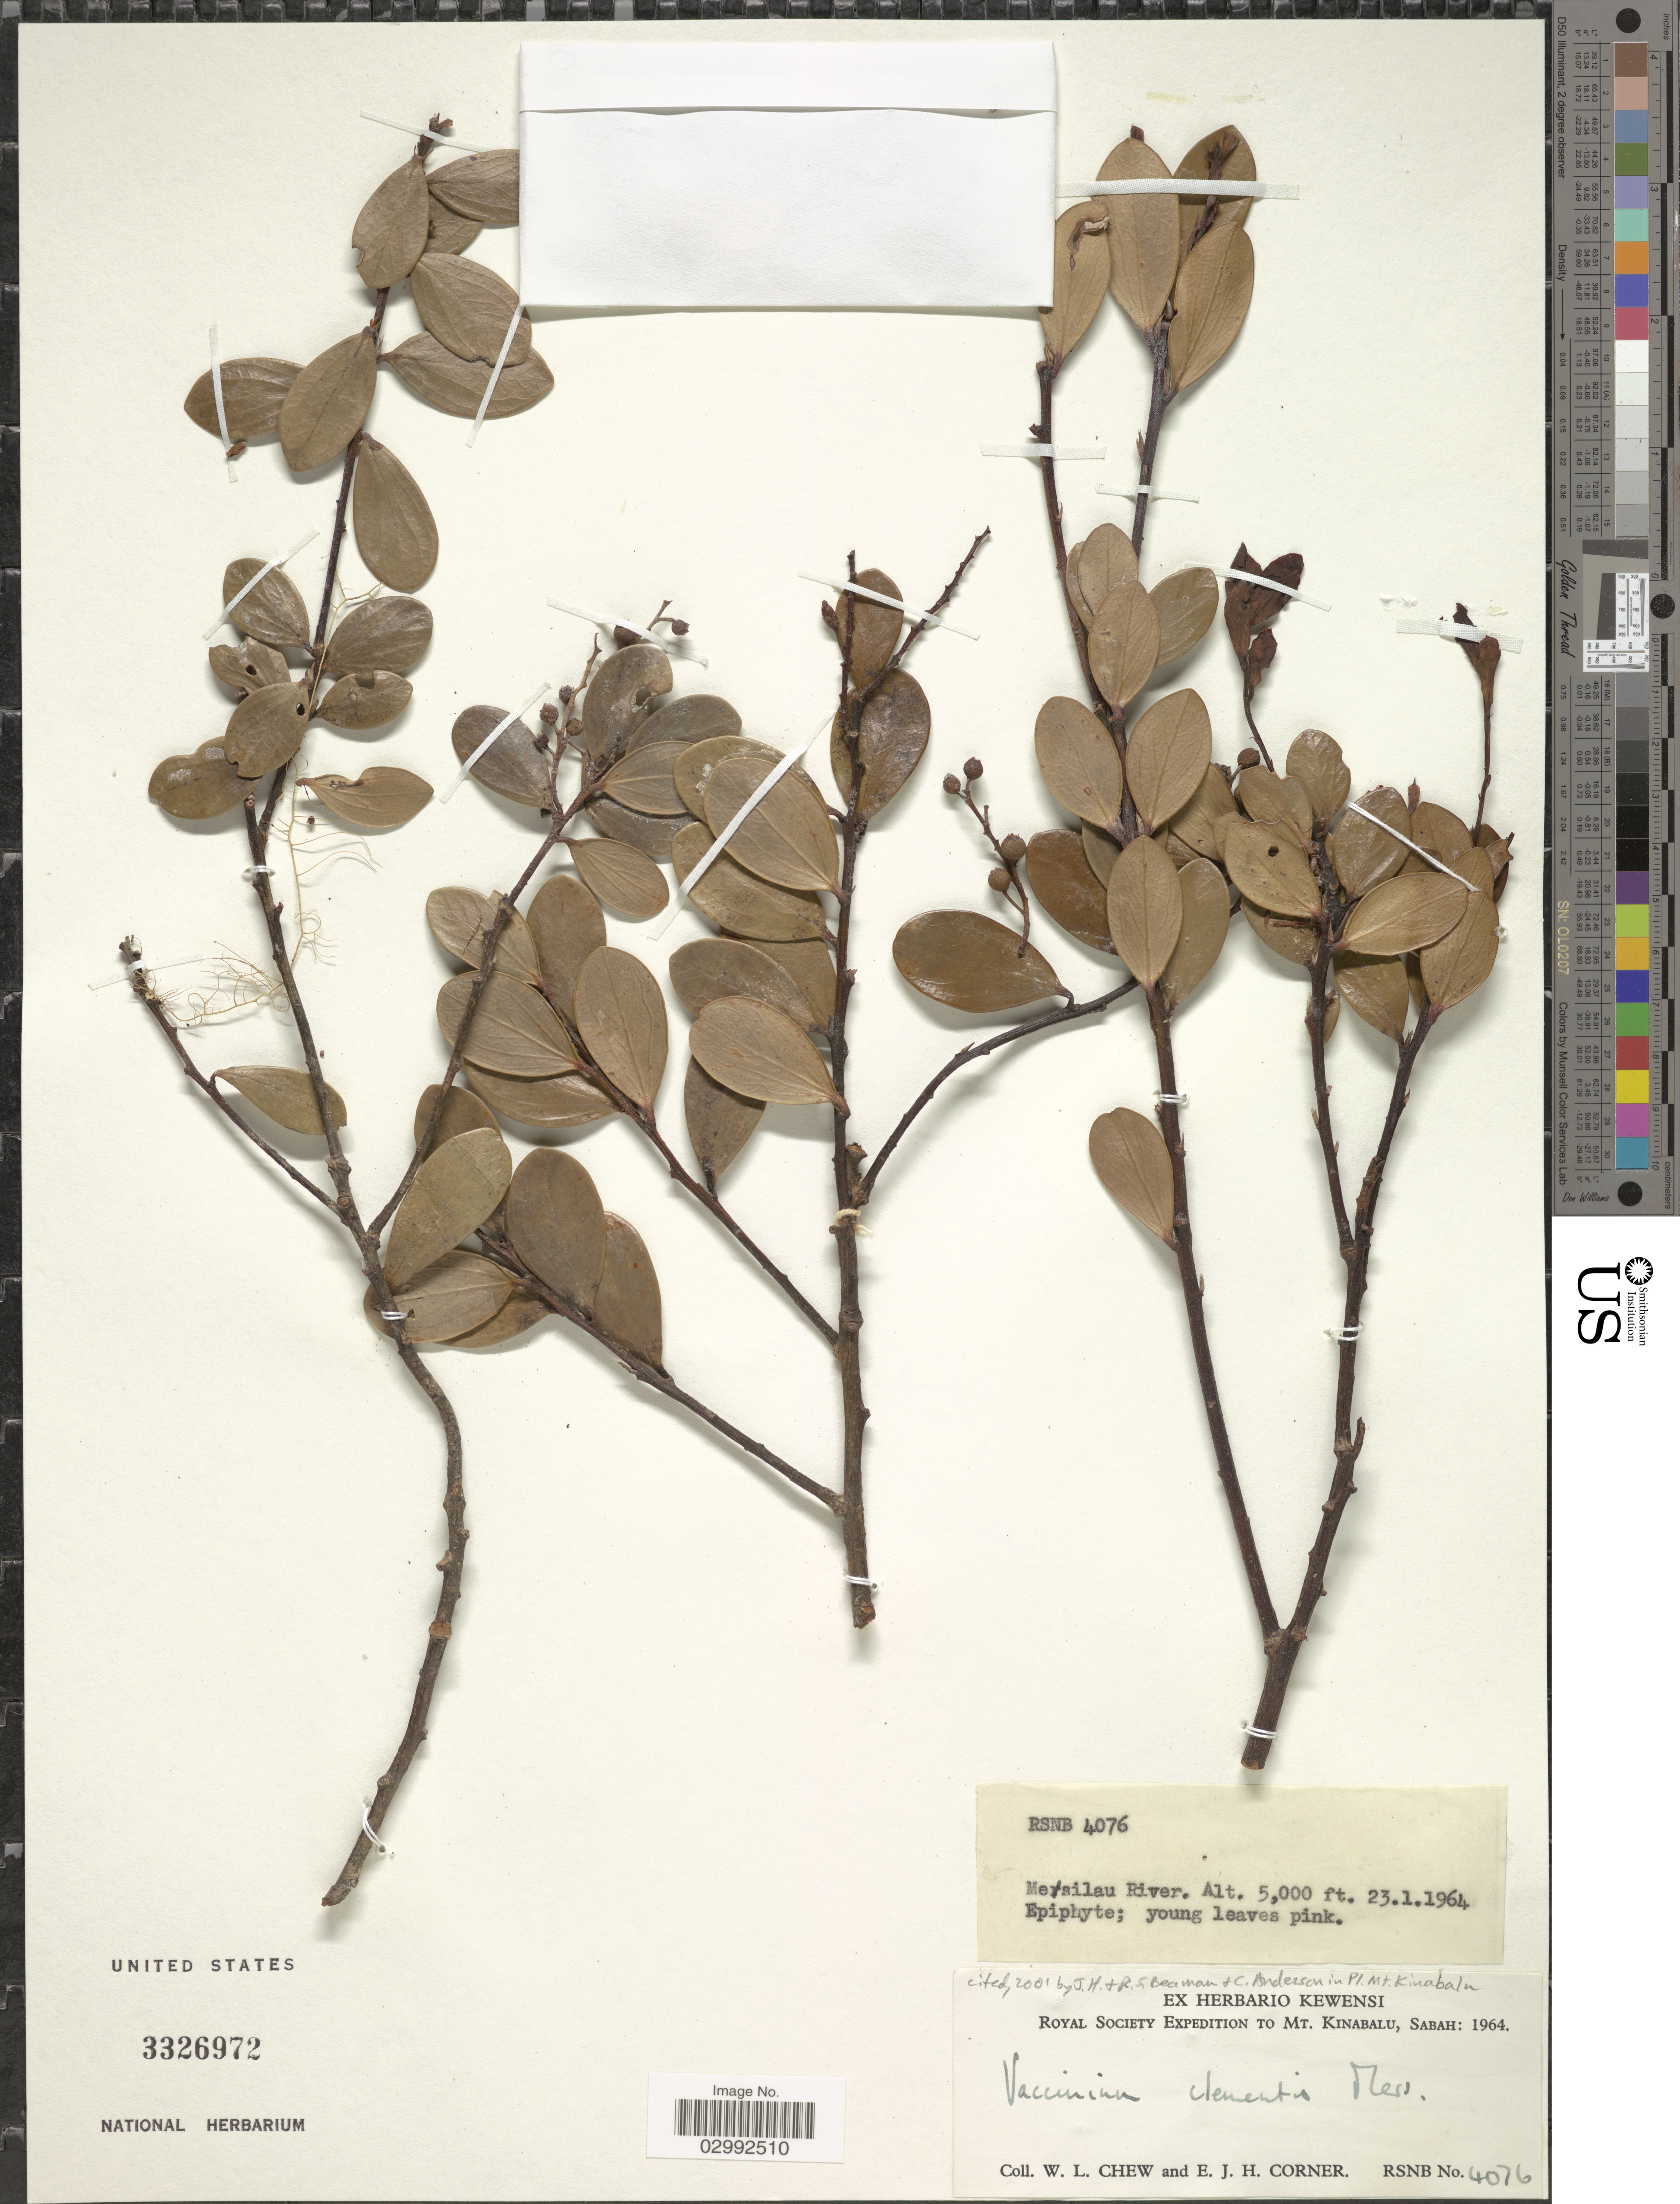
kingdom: Plantae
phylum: Tracheophyta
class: Magnoliopsida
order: Ericales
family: Ericaceae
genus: Vaccinium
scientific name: Vaccinium clementis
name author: Merr.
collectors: W. Chew & E. Corner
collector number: RSNB 4076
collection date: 1964-01-23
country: Malaysia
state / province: Sabah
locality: Mesilau River, Mt. Kinabalu: Sabah.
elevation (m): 1524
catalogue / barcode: US 3326972